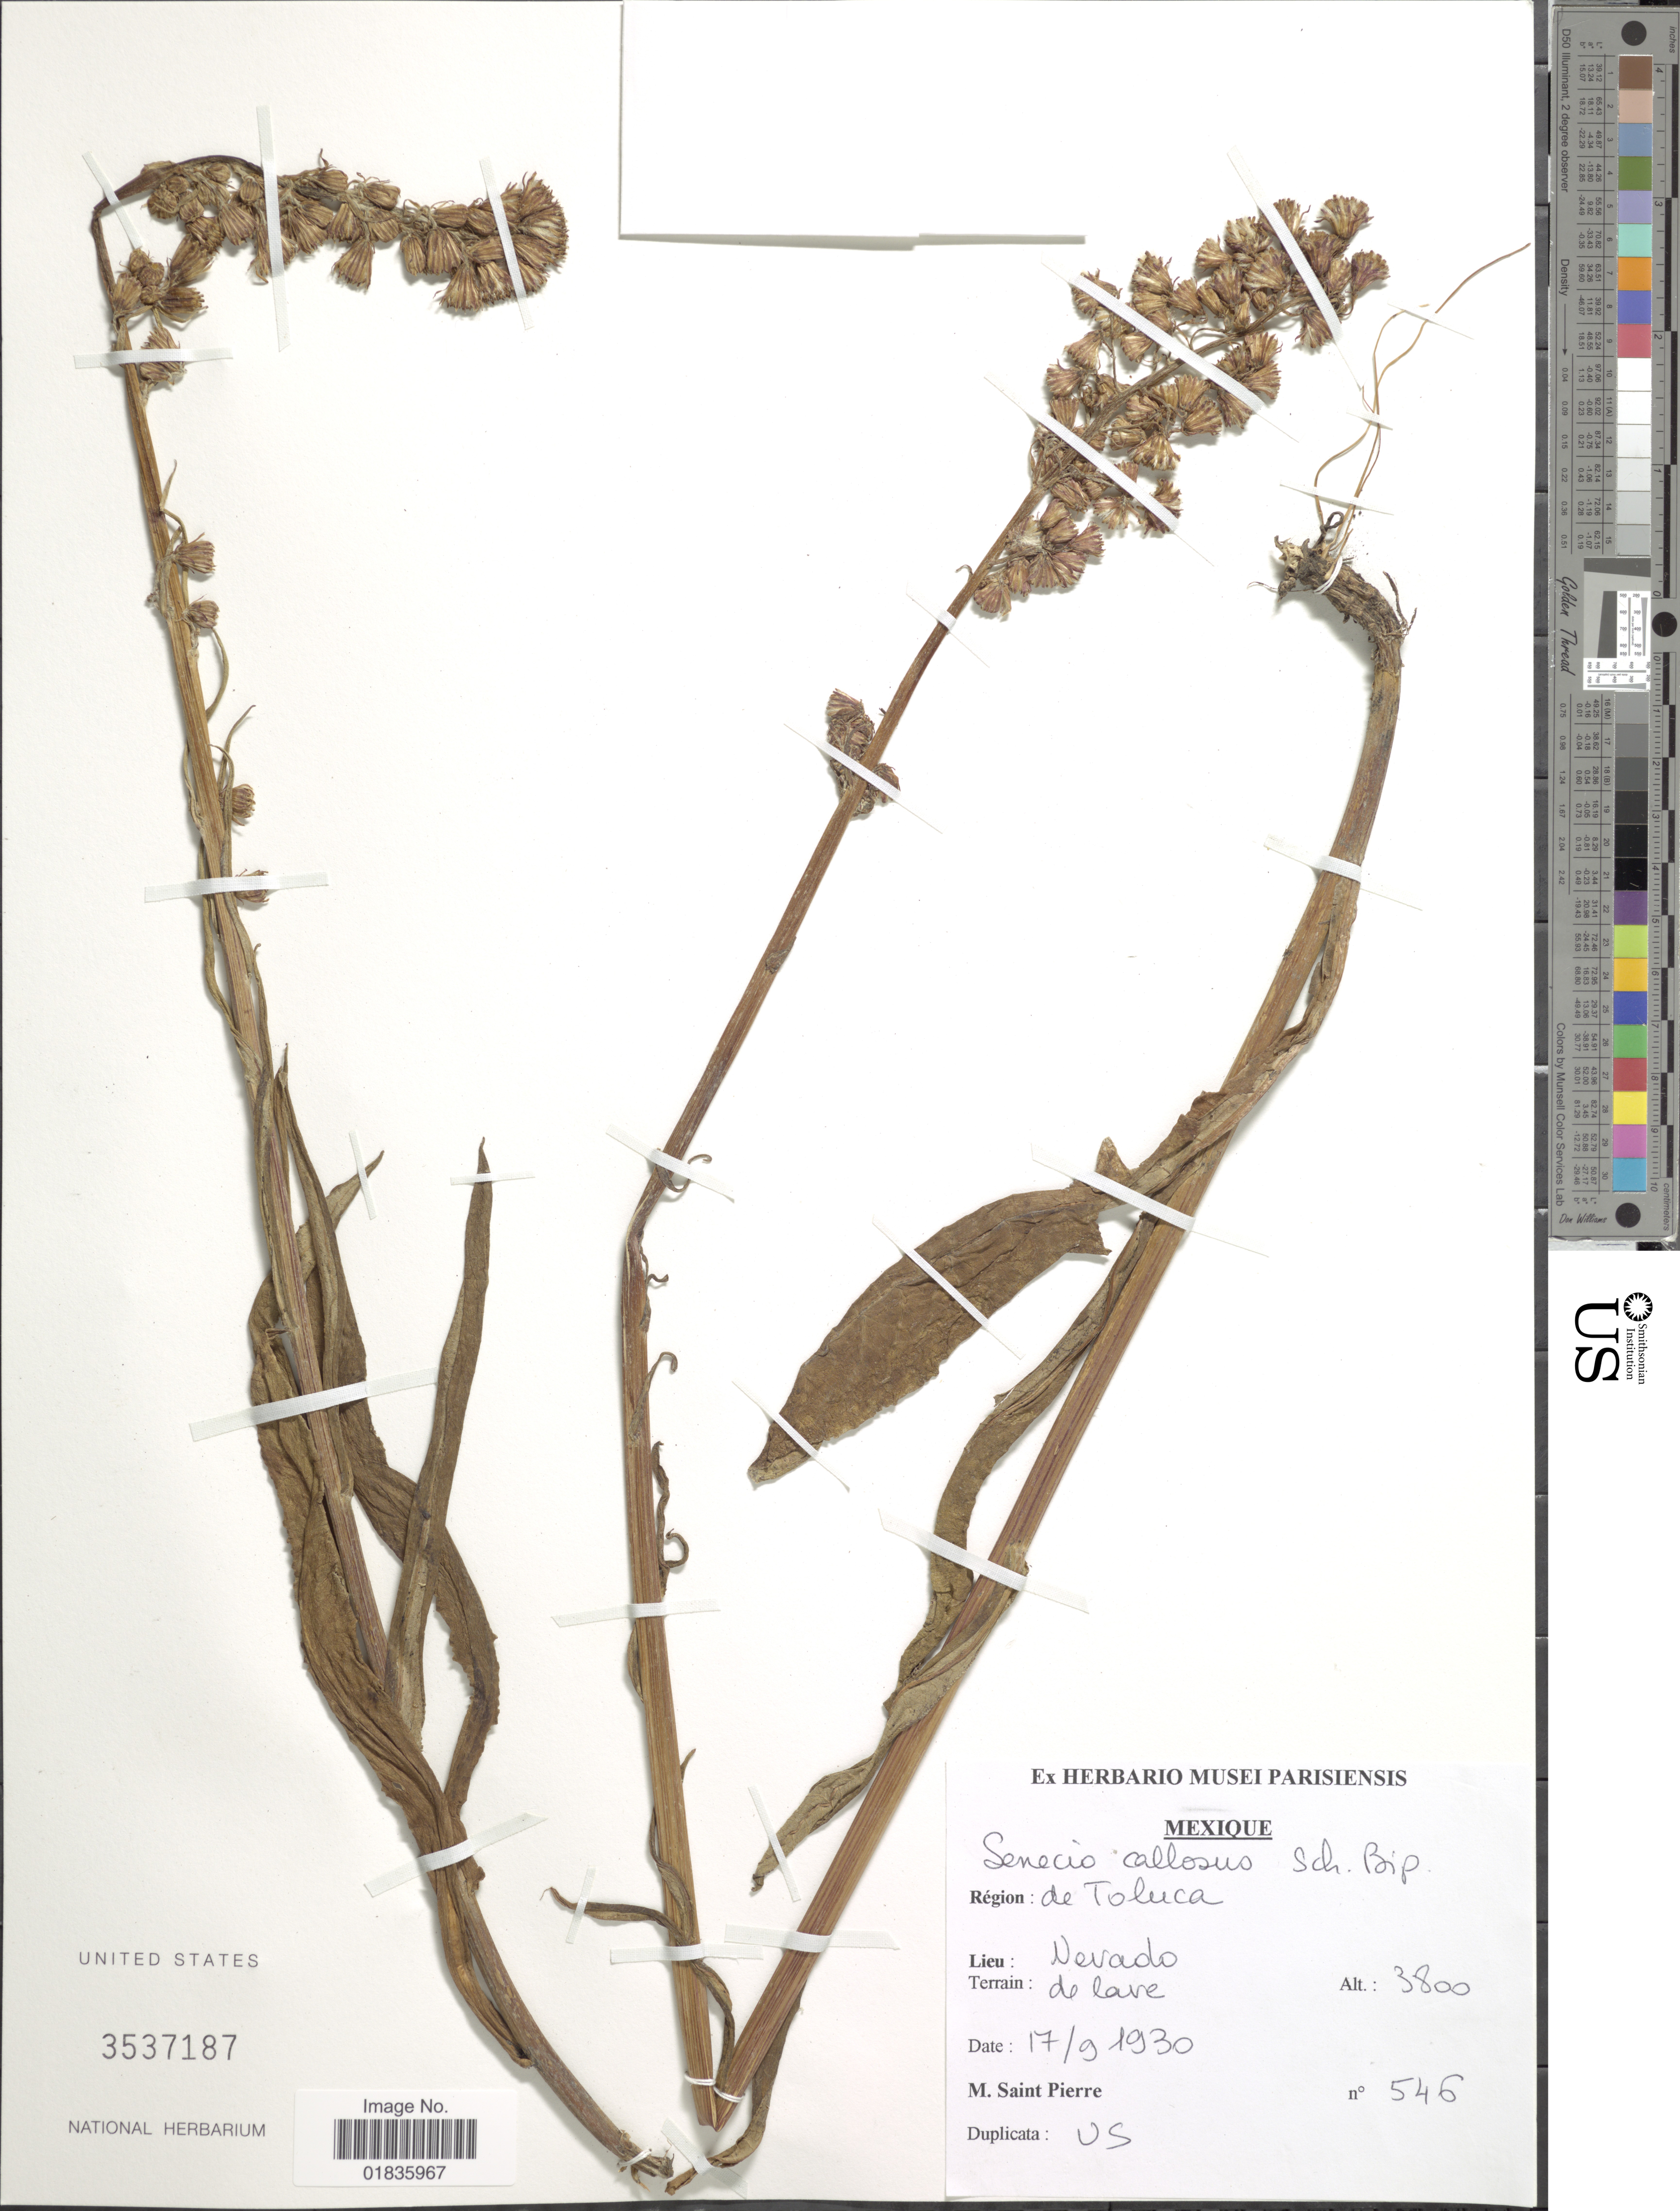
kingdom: Plantae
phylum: Tracheophyta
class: Magnoliopsida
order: Asterales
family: Asteraceae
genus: Senecio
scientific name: Senecio callosus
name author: Sch. Bip.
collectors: M. Saint-Pierre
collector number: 546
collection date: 1930-09-17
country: Mexico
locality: Region: de Toluca, Nevado, terrain de lave.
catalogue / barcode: US 3537187